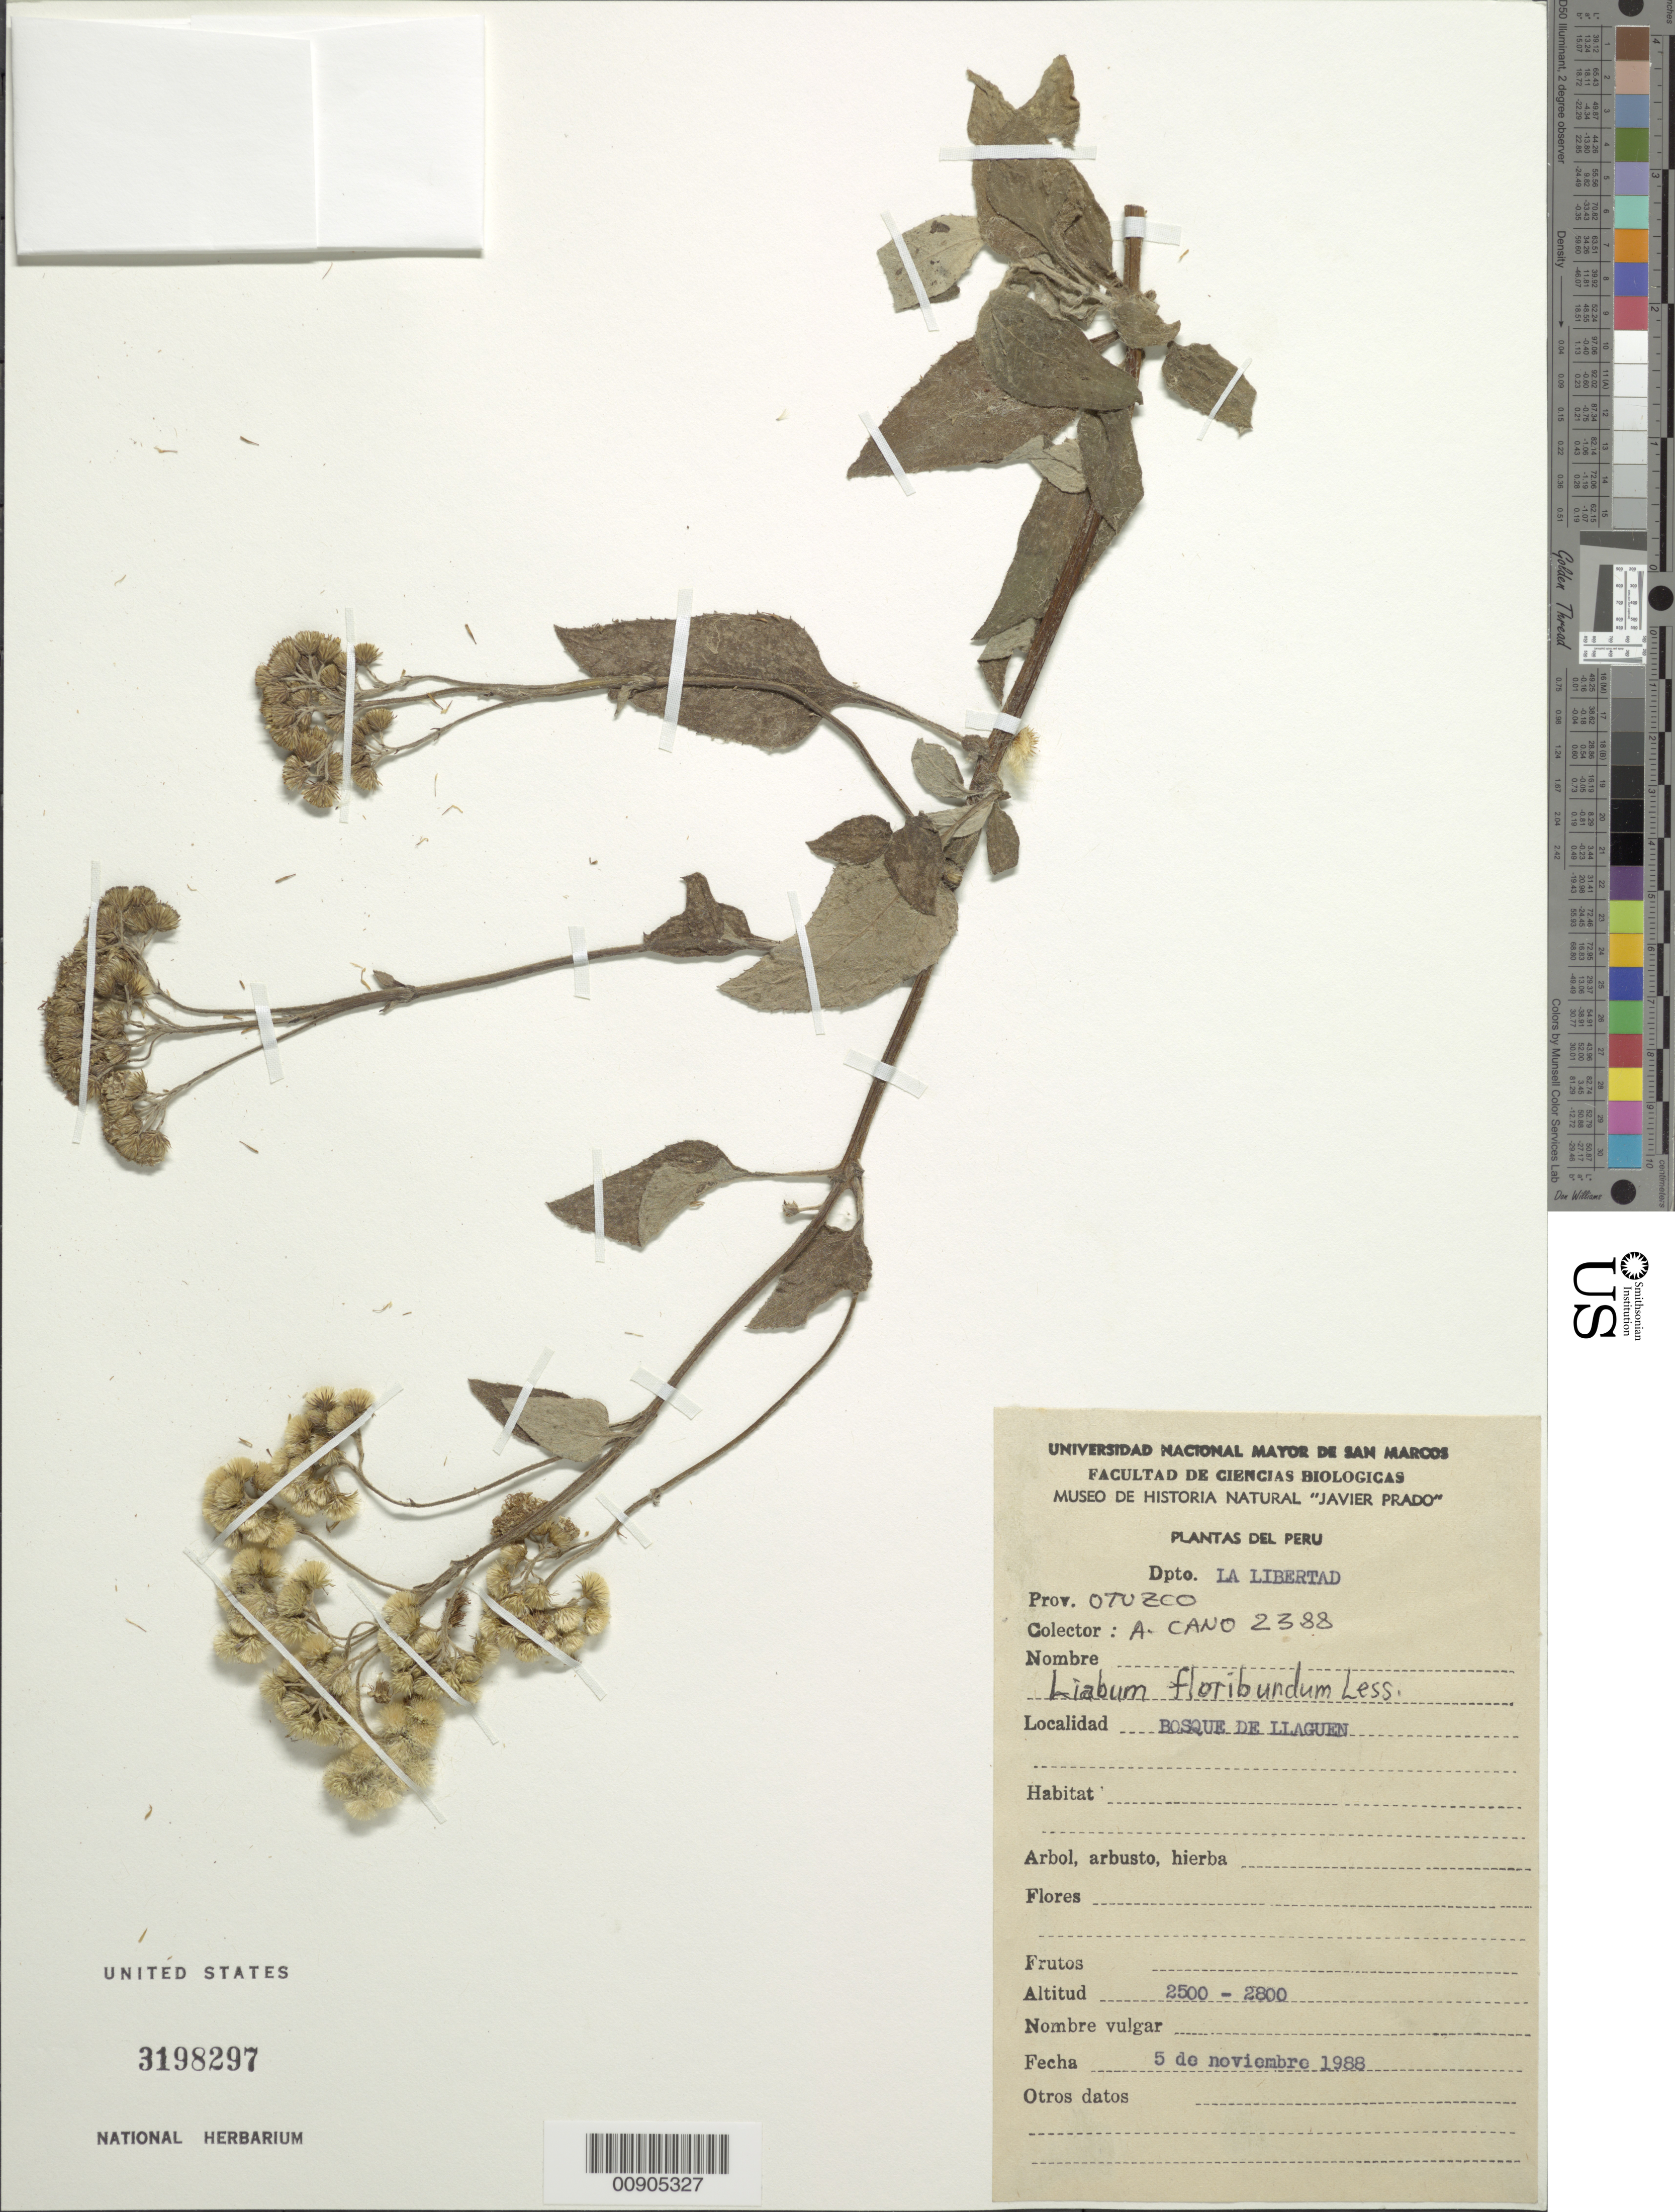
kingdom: Plantae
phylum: Tracheophyta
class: Magnoliopsida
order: Asterales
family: Asteraceae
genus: Liabum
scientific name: Liabum floribundum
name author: Less.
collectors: A. Cano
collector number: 2388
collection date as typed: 5 November 1988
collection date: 1988-11-05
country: Peru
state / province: La Libertad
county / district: Otuzco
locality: Llaguen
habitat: Bosque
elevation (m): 2500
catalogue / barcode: US 3198297